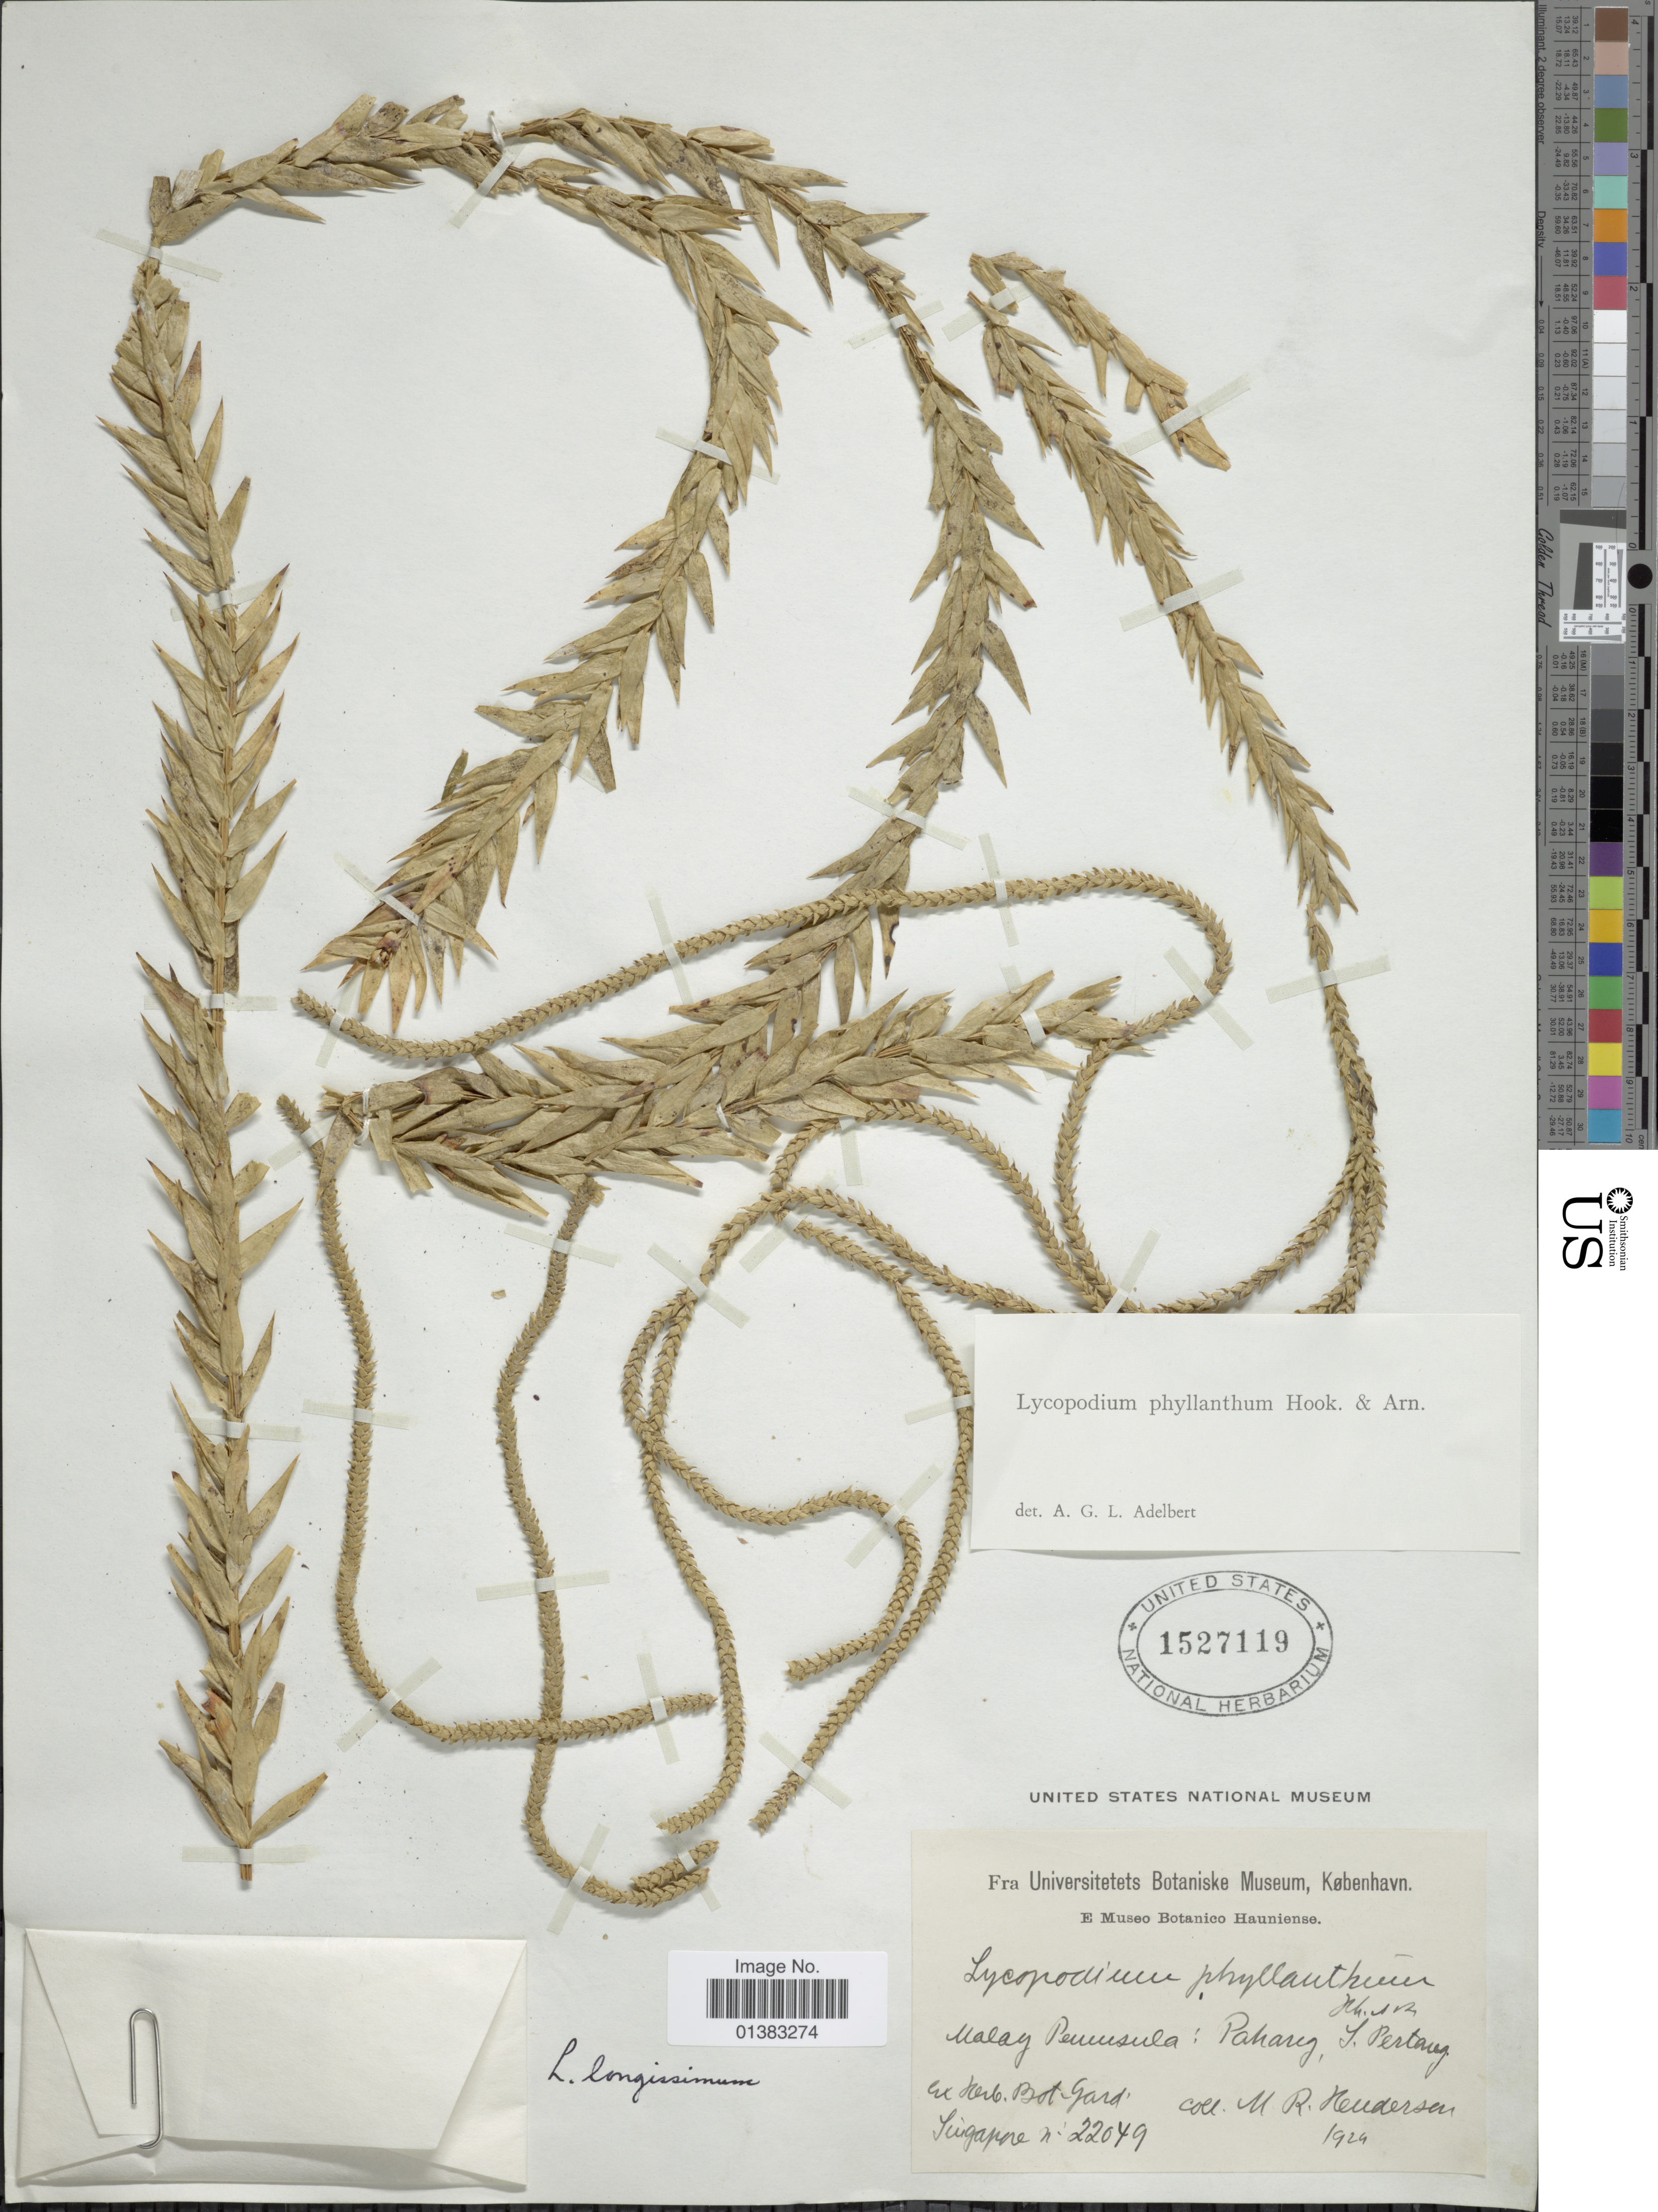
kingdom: Plantae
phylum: Tracheophyta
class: Lycopodiopsida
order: Lycopodiales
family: Lycopodiaceae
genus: Phlegmariurus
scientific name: Phlegmariurus goebellii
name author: (Nessel) A. R. Field & Bostock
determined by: Field, A. R.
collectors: M. Henderson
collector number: Singapore 22049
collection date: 1924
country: Malaysia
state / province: Pahang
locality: Malay Peninsula: S. Pertaug [interpreted]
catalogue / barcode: US 1527119